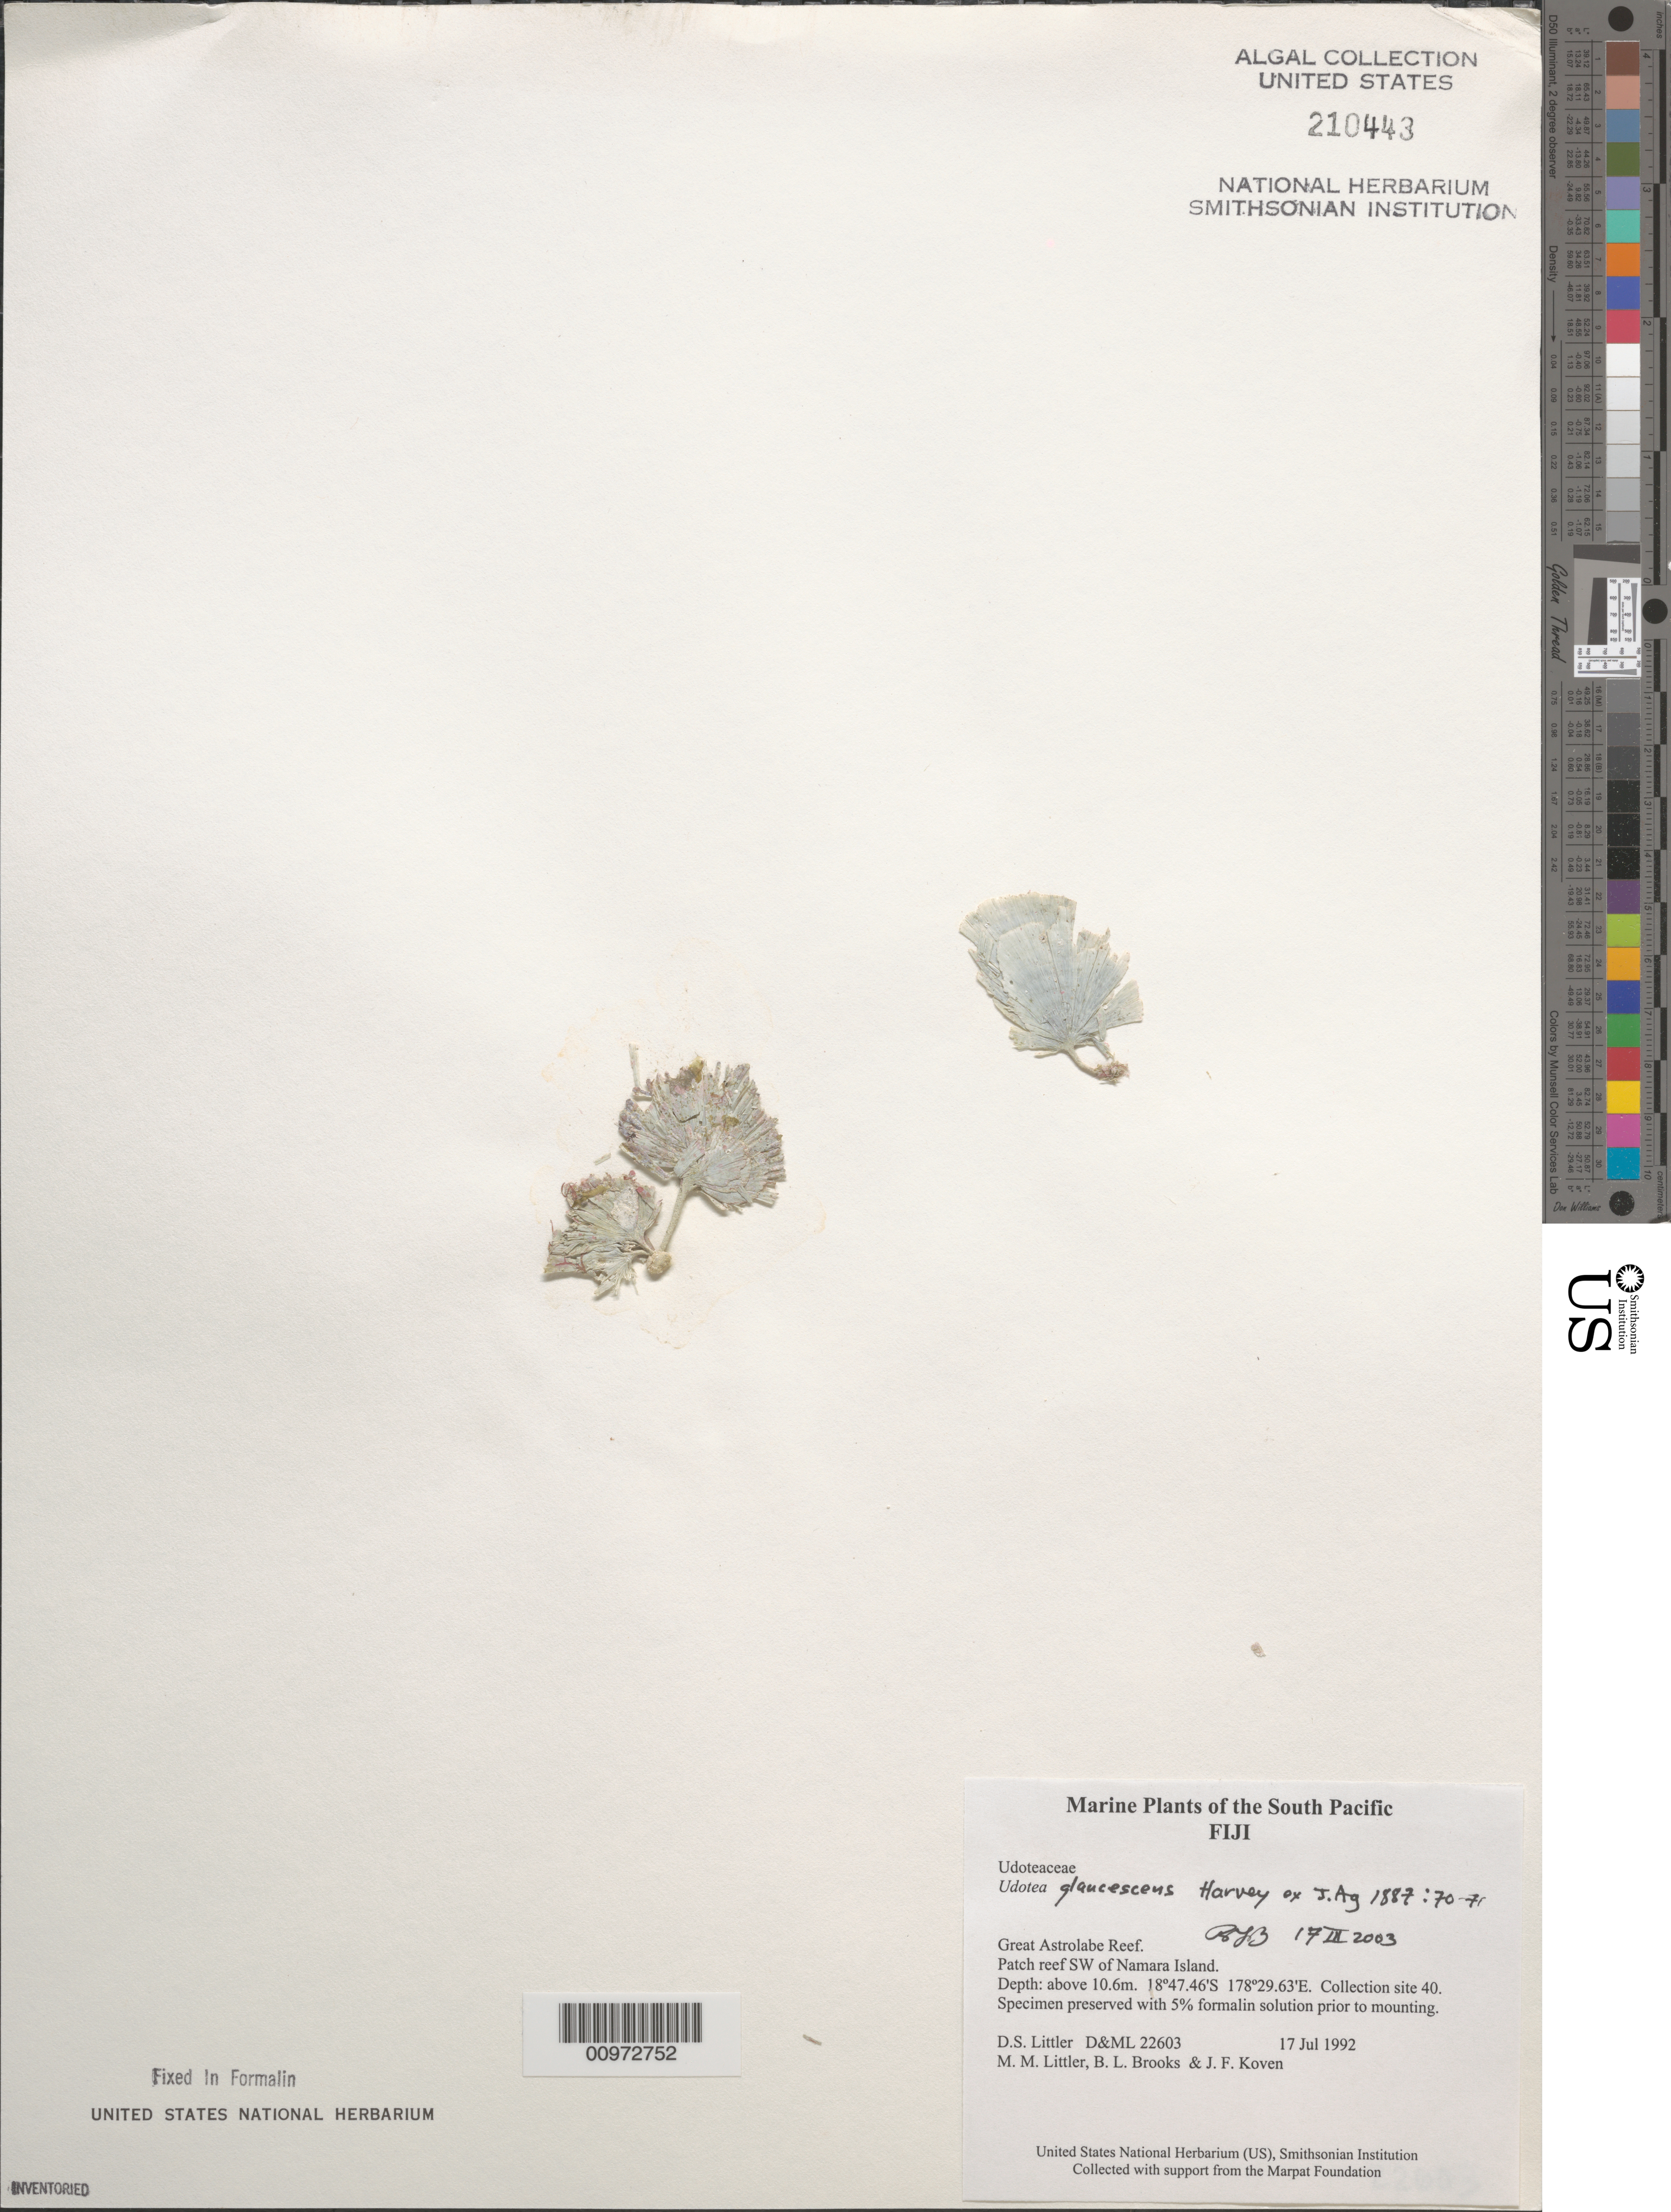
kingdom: Plantae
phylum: Chlorophyta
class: Ulvophyceae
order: Bryopsidales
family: Udoteaceae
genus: Udotea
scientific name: Udotea glaucescens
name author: Harv. ex J. Agardh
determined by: Brooks, B. L., (BOT), Smithsonian Institution - National Museum of Natural History (UNITED STATES)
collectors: D. S. Littler, M. M. Littler, B. Brooks & J. Koven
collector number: D&ML 22603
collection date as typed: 17 Jul 1992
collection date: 1992-07-17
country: Fiji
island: Great Astrolabe Reef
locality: Great Astrolabe Reef, patch reef southwest of Namara Island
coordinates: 18 47.46'S, 178 29.63'E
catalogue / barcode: US 210443